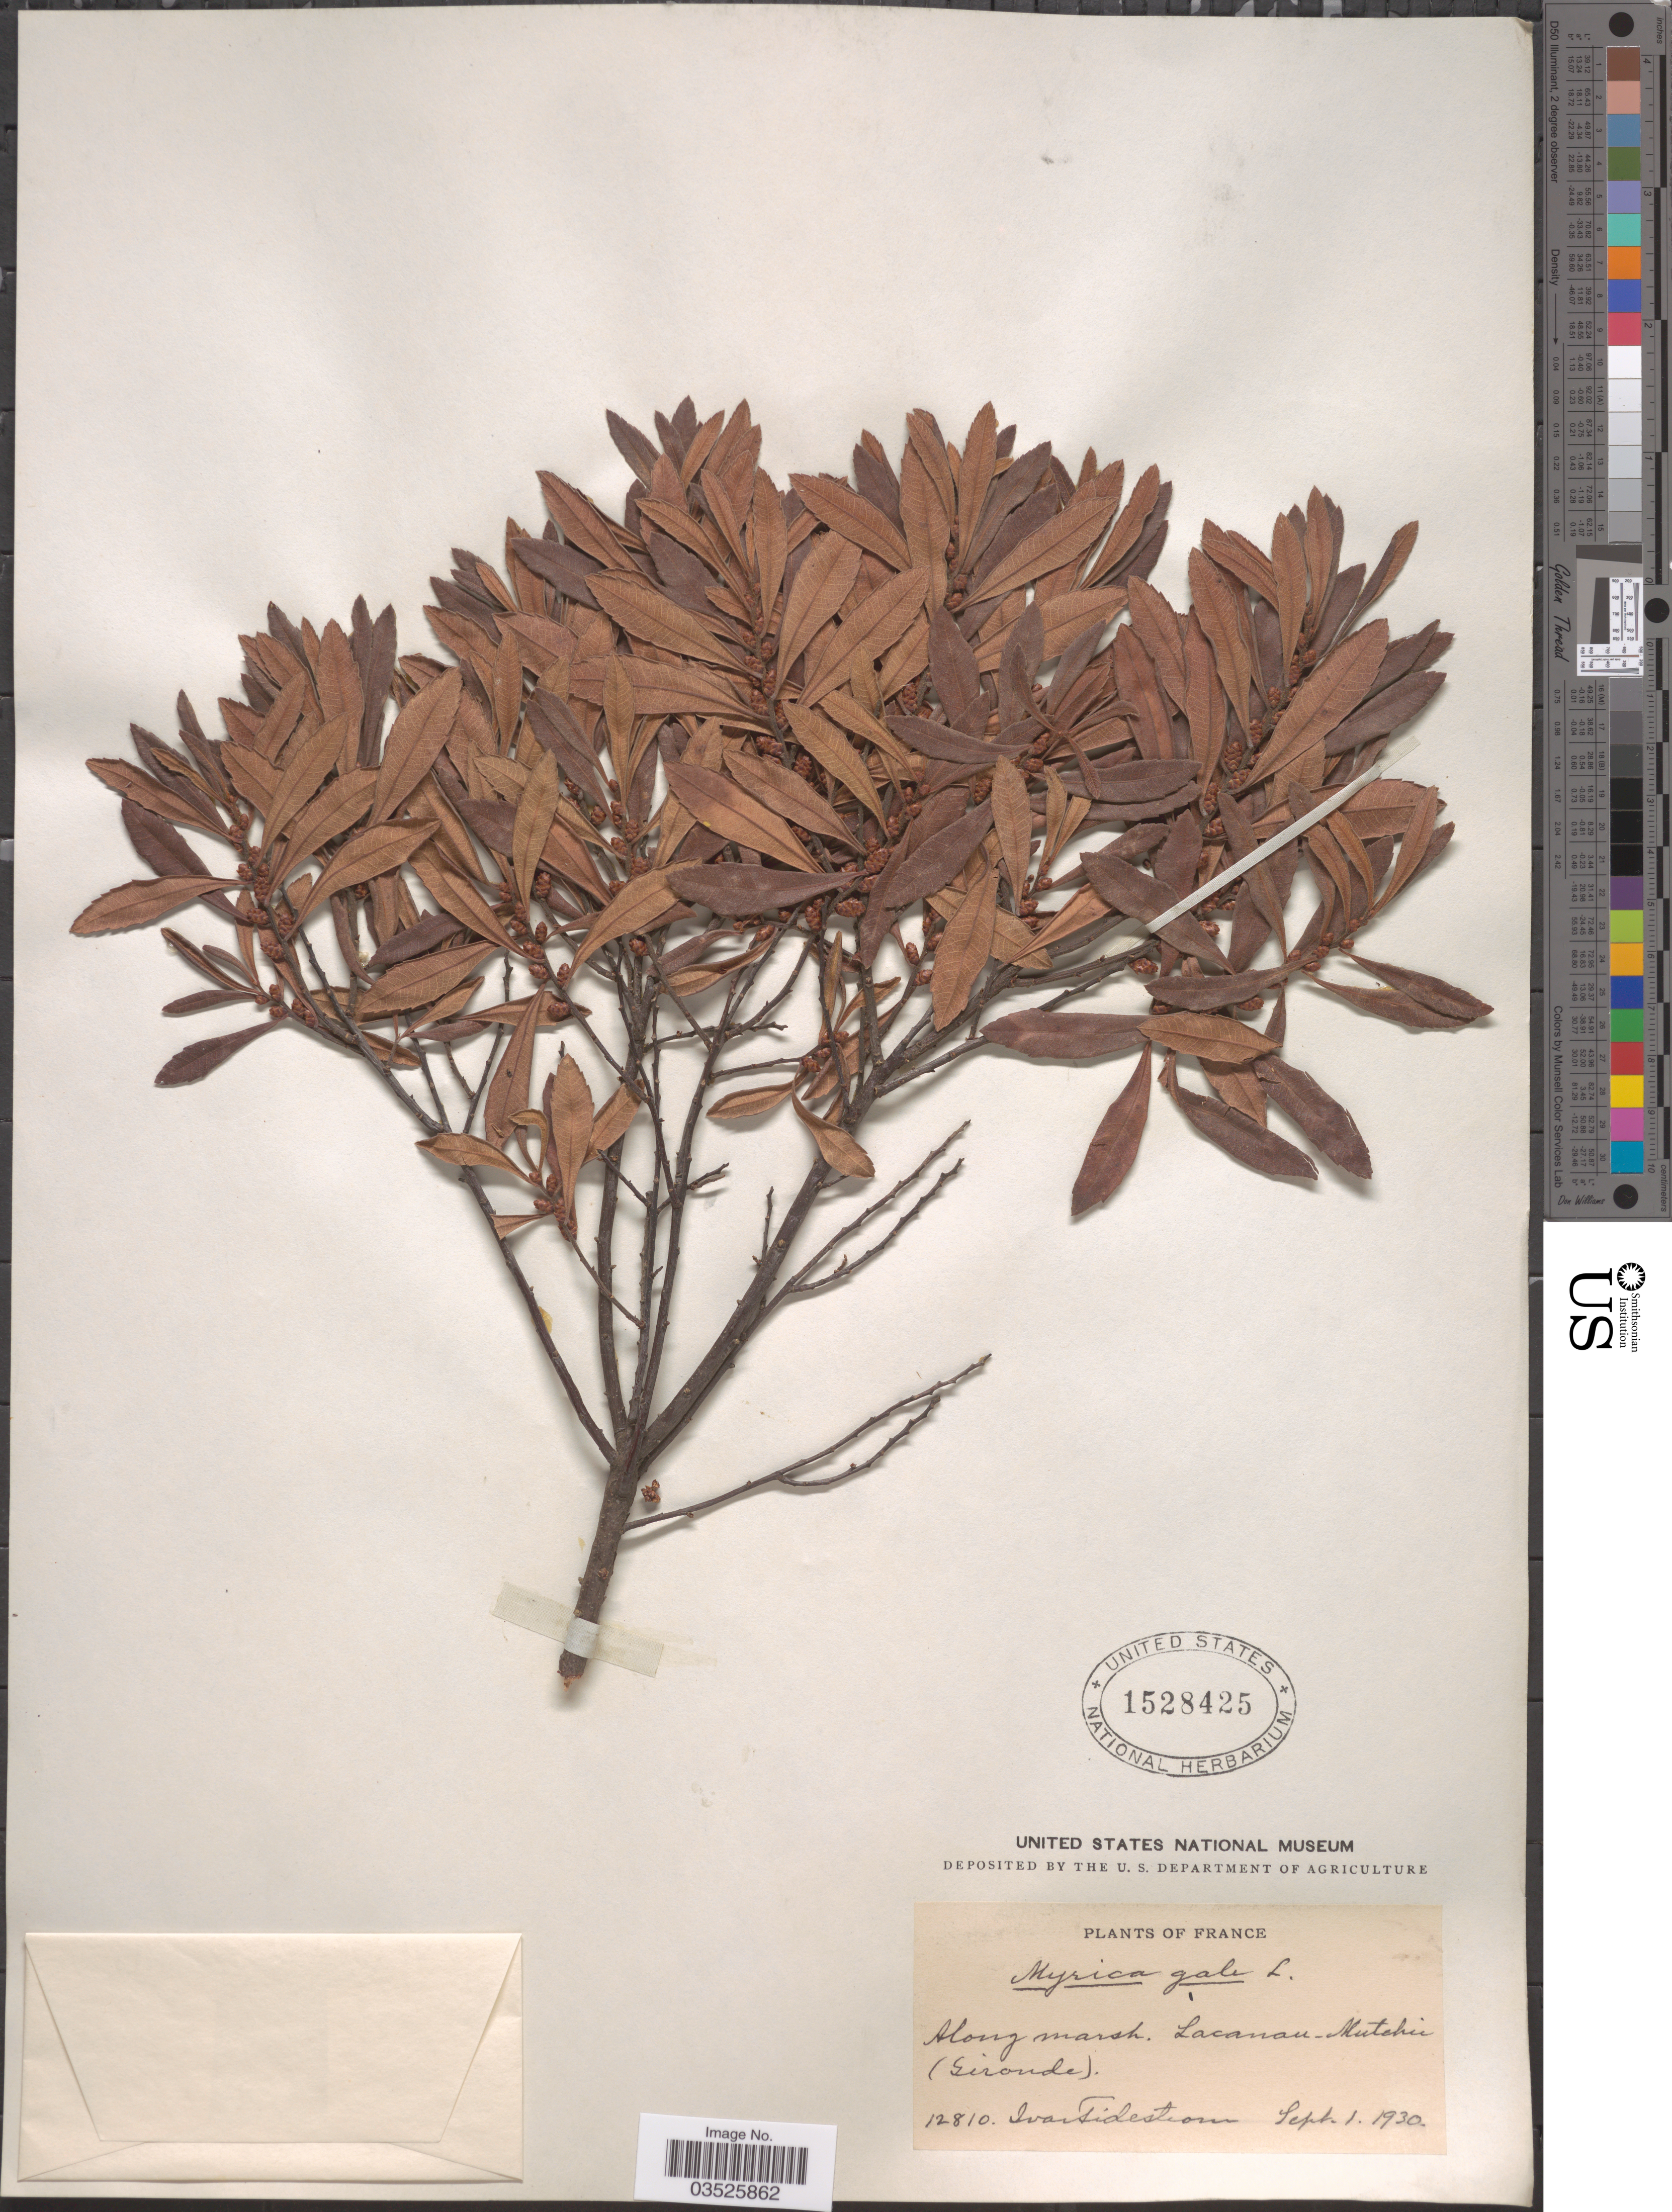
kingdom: Plantae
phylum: Tracheophyta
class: Magnoliopsida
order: Fagales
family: Myricaceae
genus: Myrica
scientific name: Myrica gale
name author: L.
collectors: I. F. Tidestrom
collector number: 12810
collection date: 1930-09-01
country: France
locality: Along marsh. Lacanau-Mutchie (Gironde).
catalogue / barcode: US 1528425